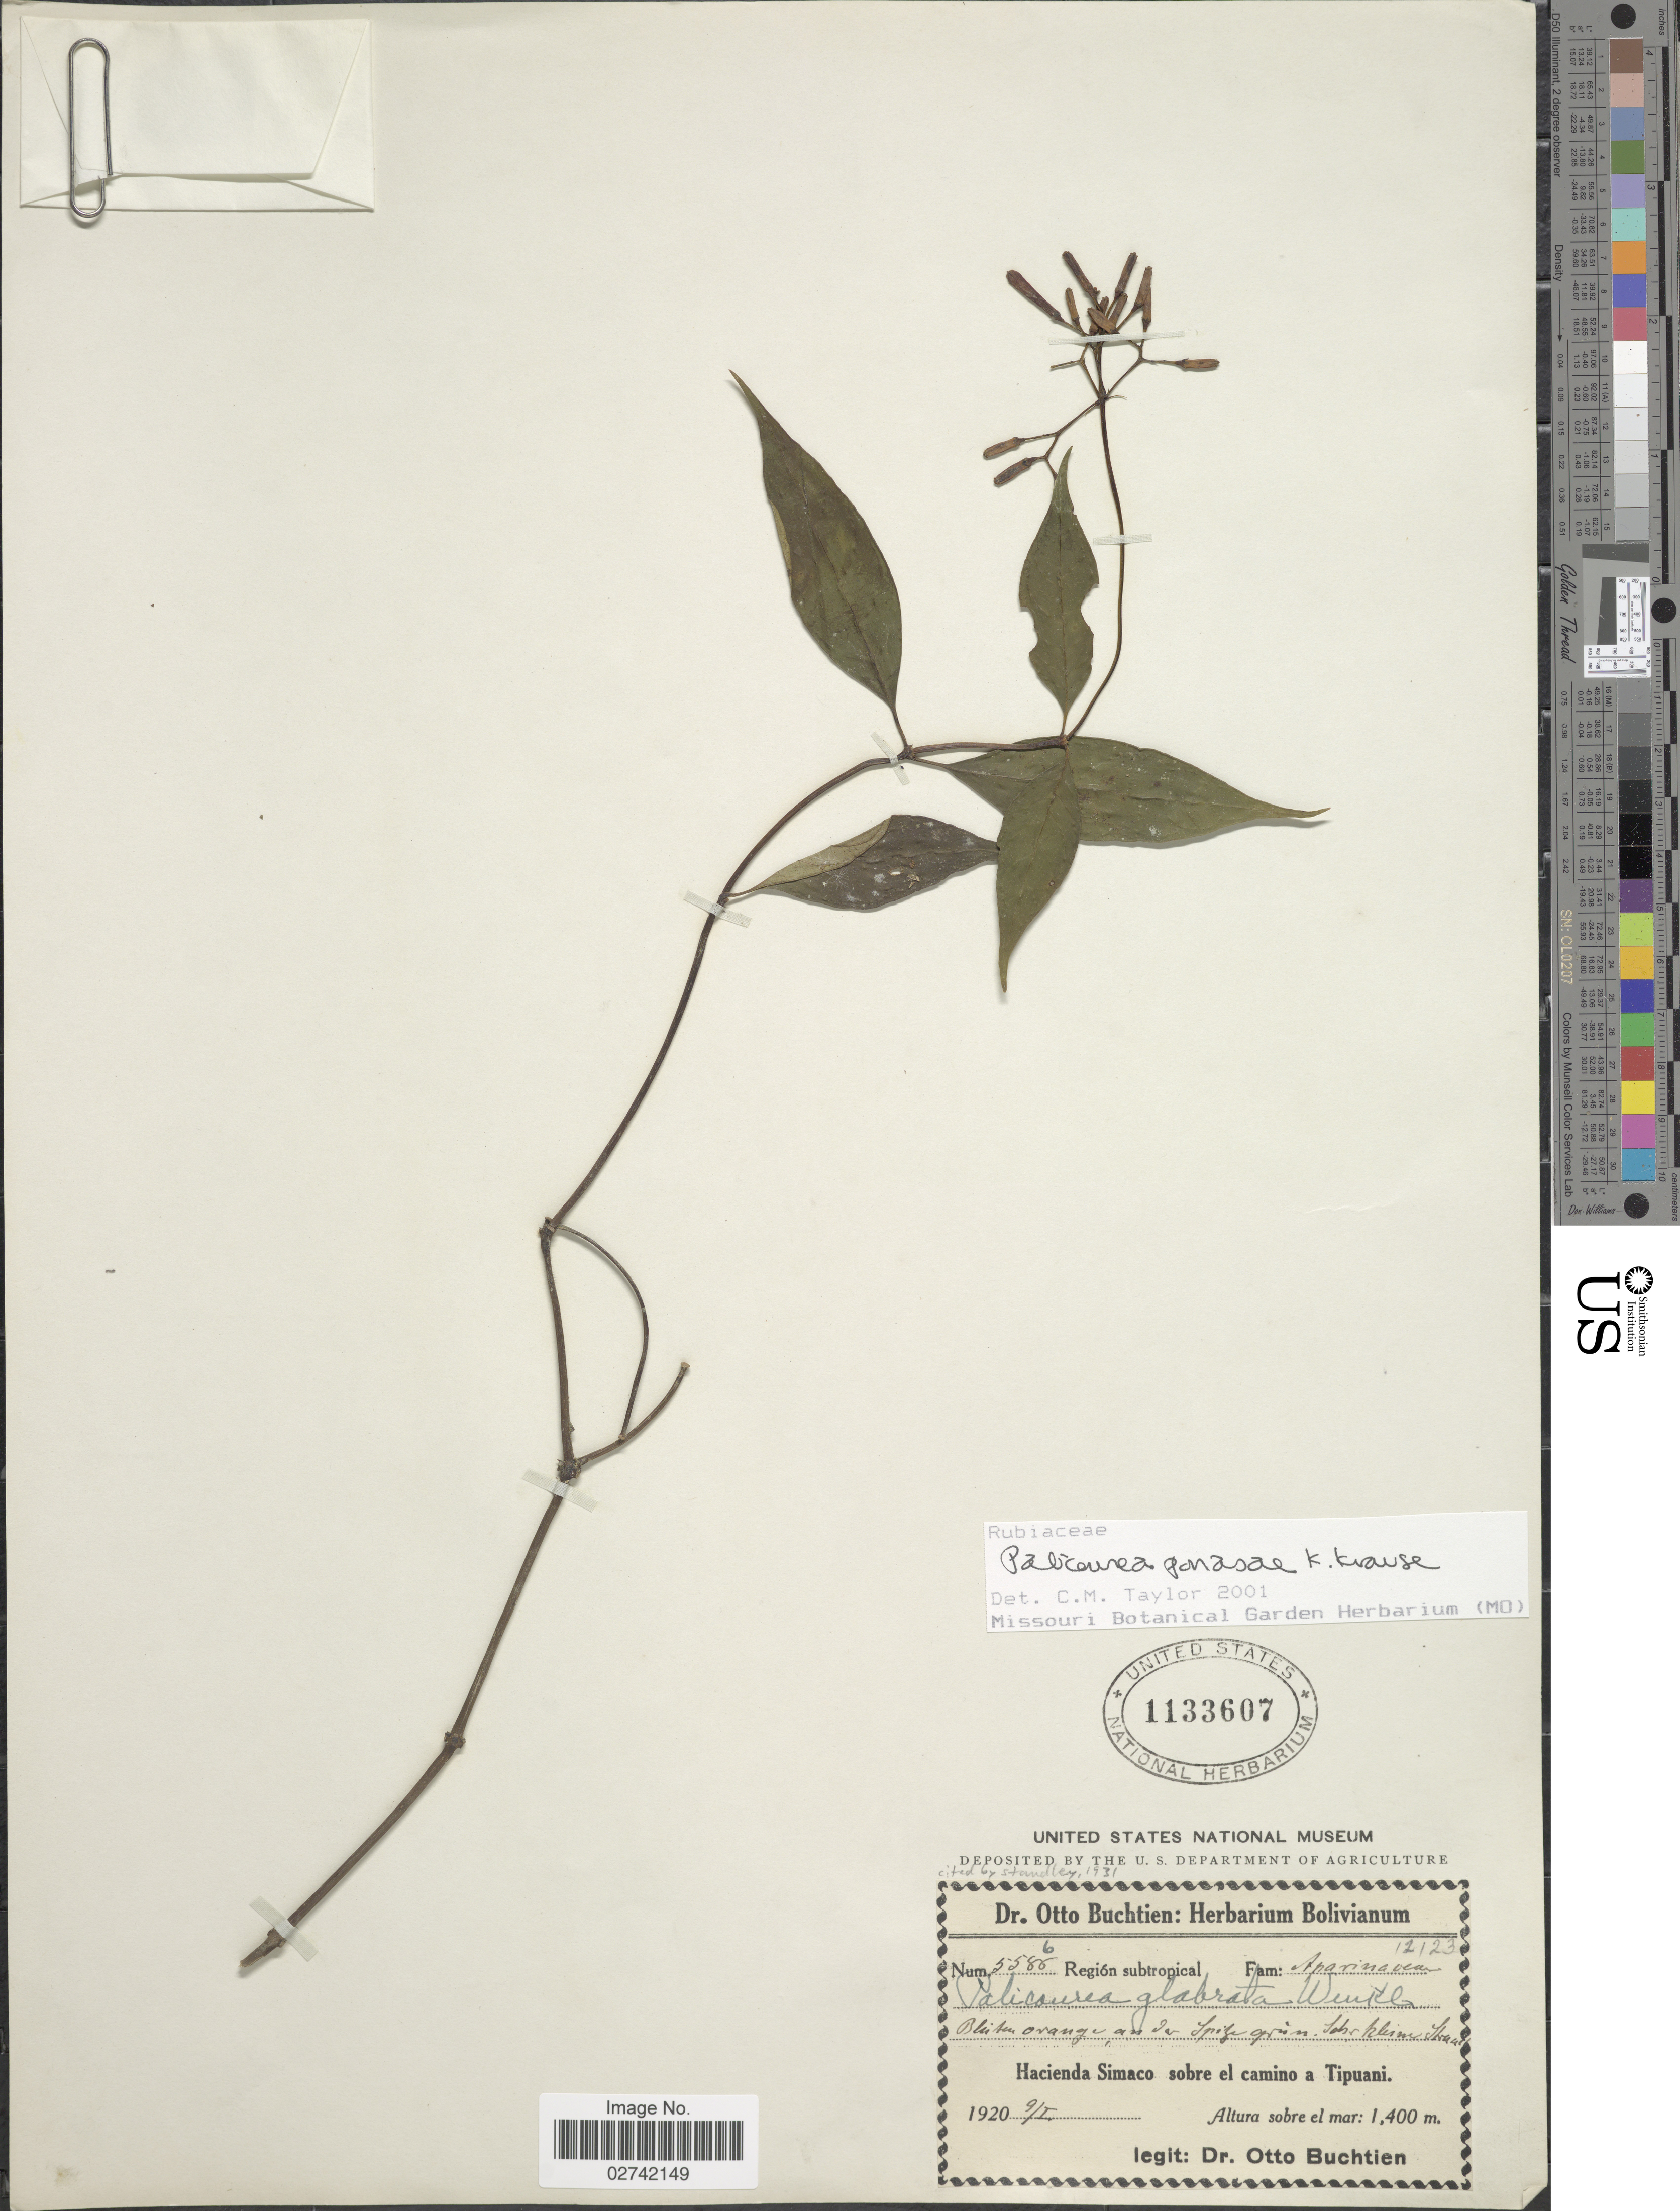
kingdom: Plantae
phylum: Tracheophyta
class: Magnoliopsida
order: Gentianales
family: Rubiaceae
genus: Palicourea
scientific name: Palicourea ponasae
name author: K. Krause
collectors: O. Buchtien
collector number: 55866*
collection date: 1920-01-09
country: Bolivia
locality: Hacienda Simaco sobre el camino a Tipuani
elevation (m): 1400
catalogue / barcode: US 1133607